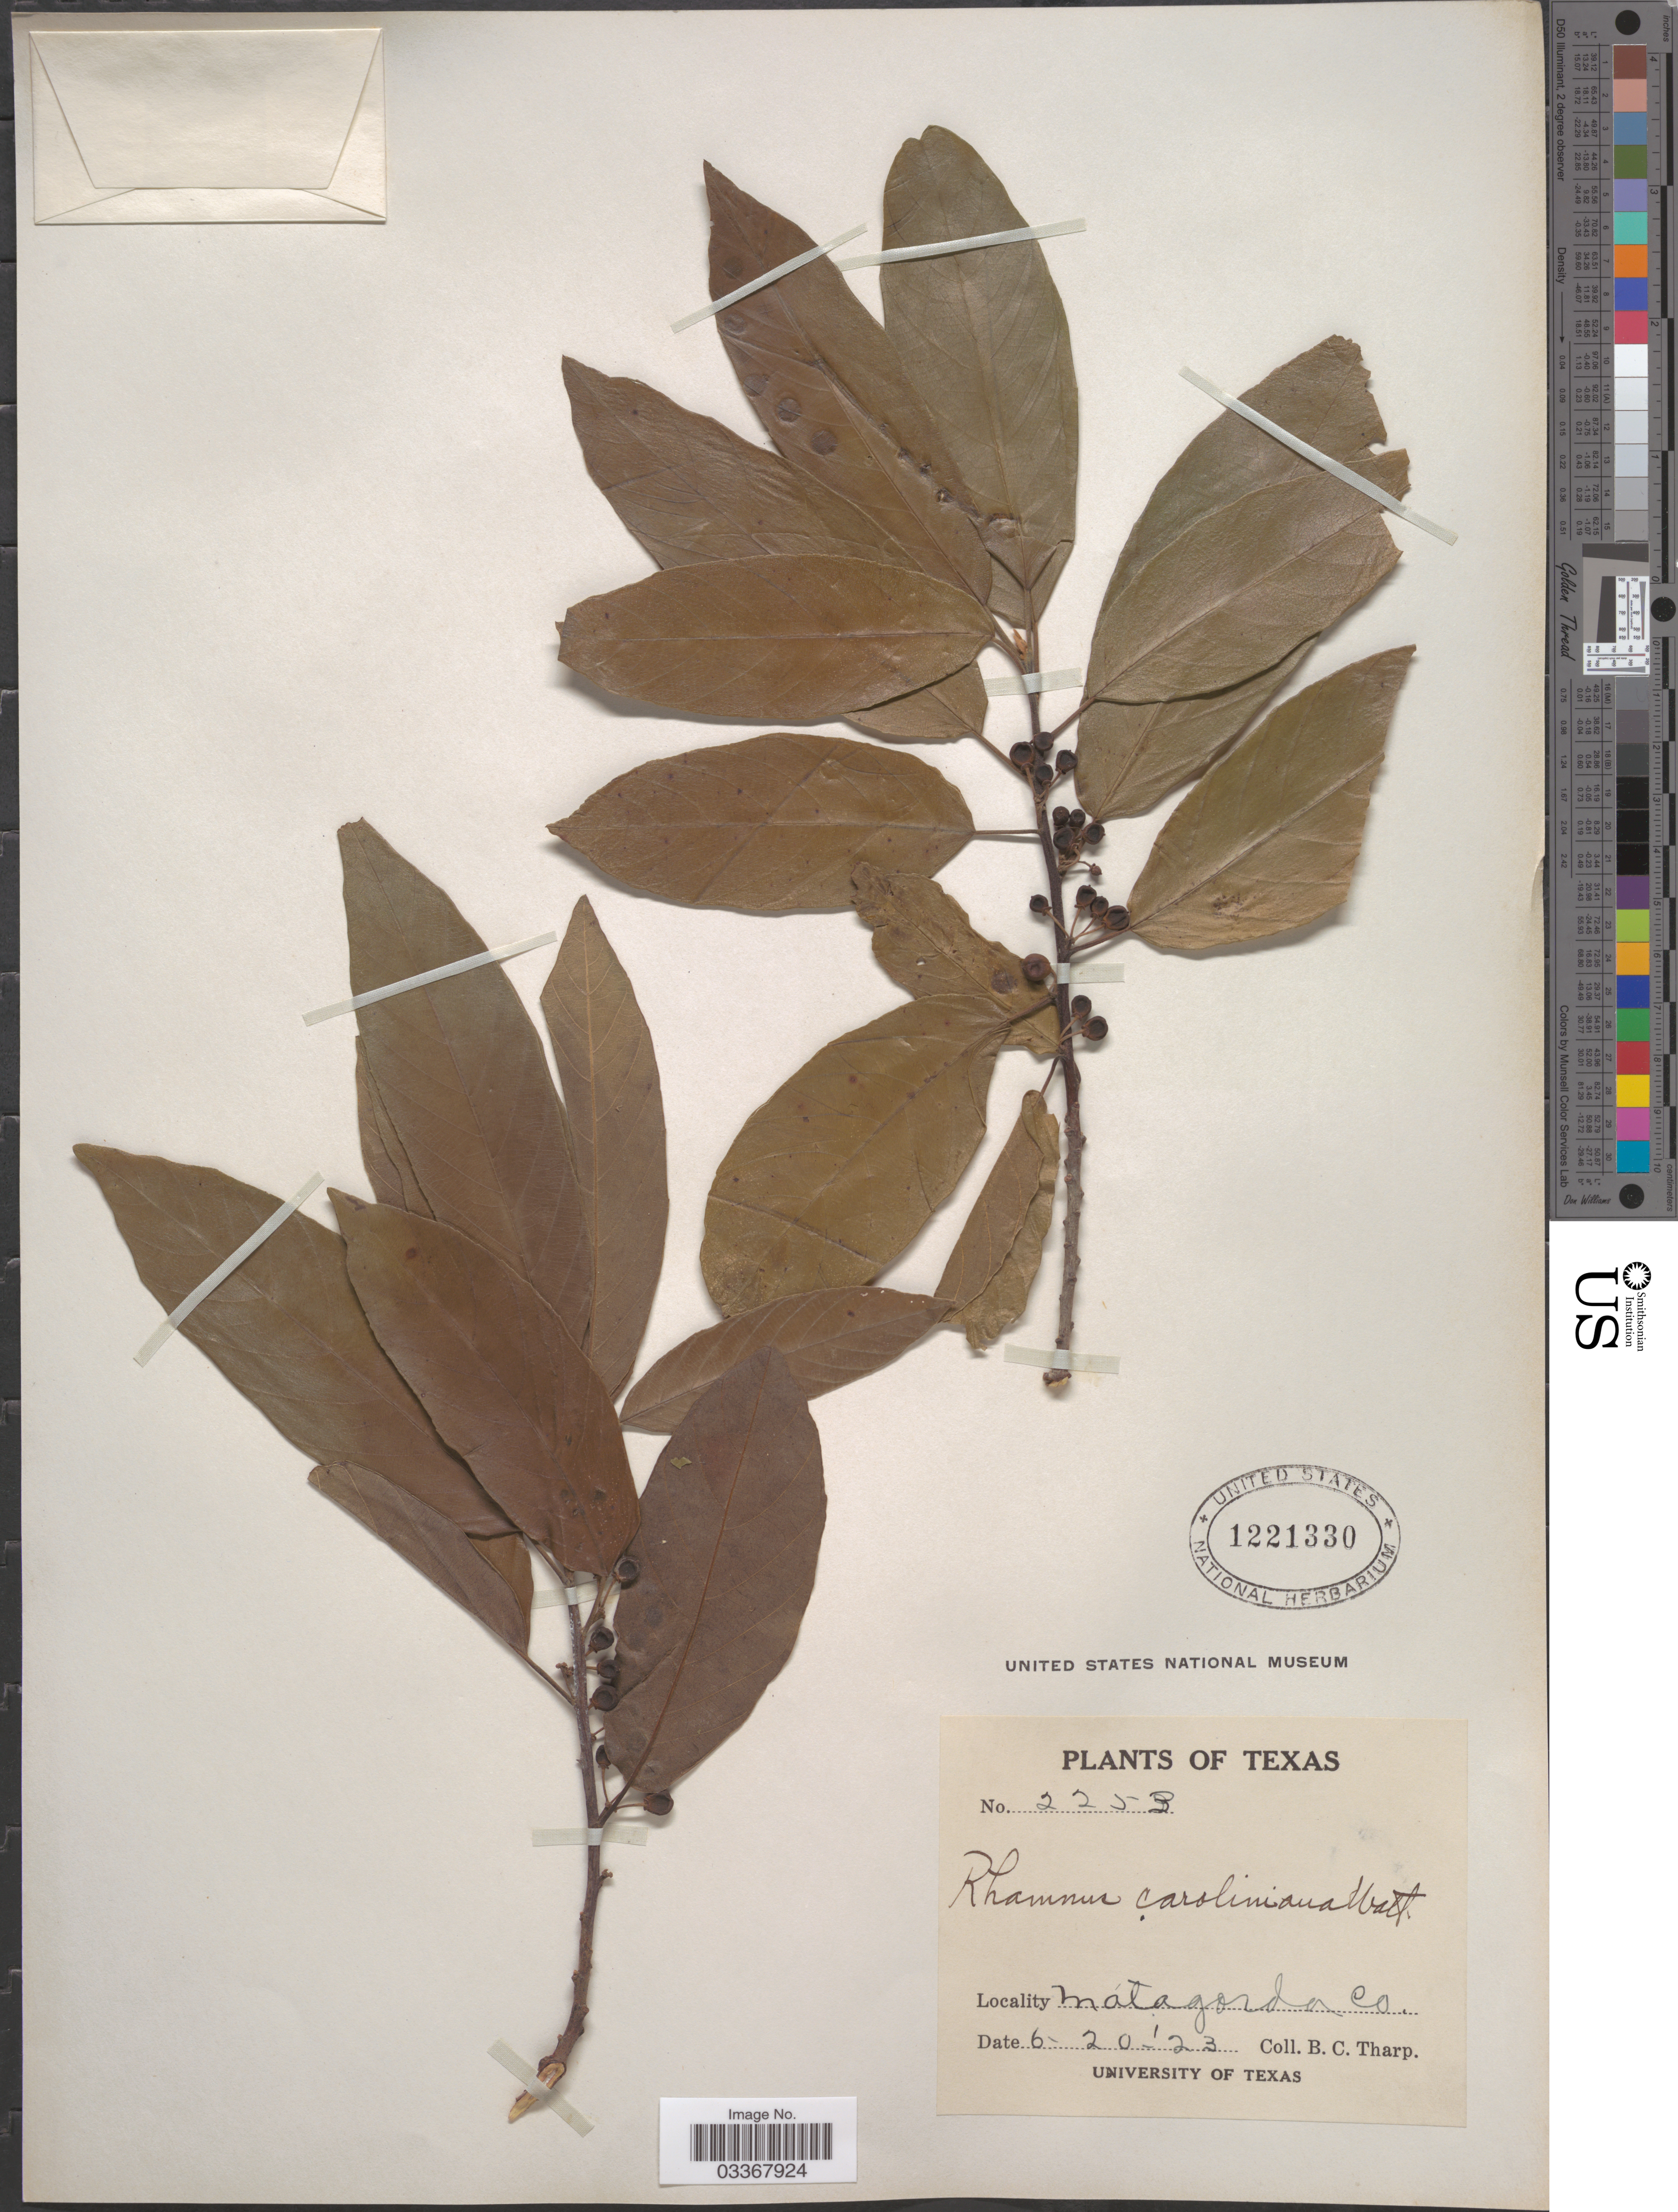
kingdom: Plantae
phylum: Tracheophyta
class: Magnoliopsida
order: Rosales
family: Rhamnaceae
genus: Frangula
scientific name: Frangula caroliniana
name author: (Walter) A. Gray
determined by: Strong, Mark T., (BOT), Smithsonian Institution - National Museum of Natural History (UNITED STATES)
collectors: B. C. Tharp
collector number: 2253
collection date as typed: Transcribed d/m/y: 20/6/23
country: United States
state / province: Texas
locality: Matagorda Co.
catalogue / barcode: US 1221330